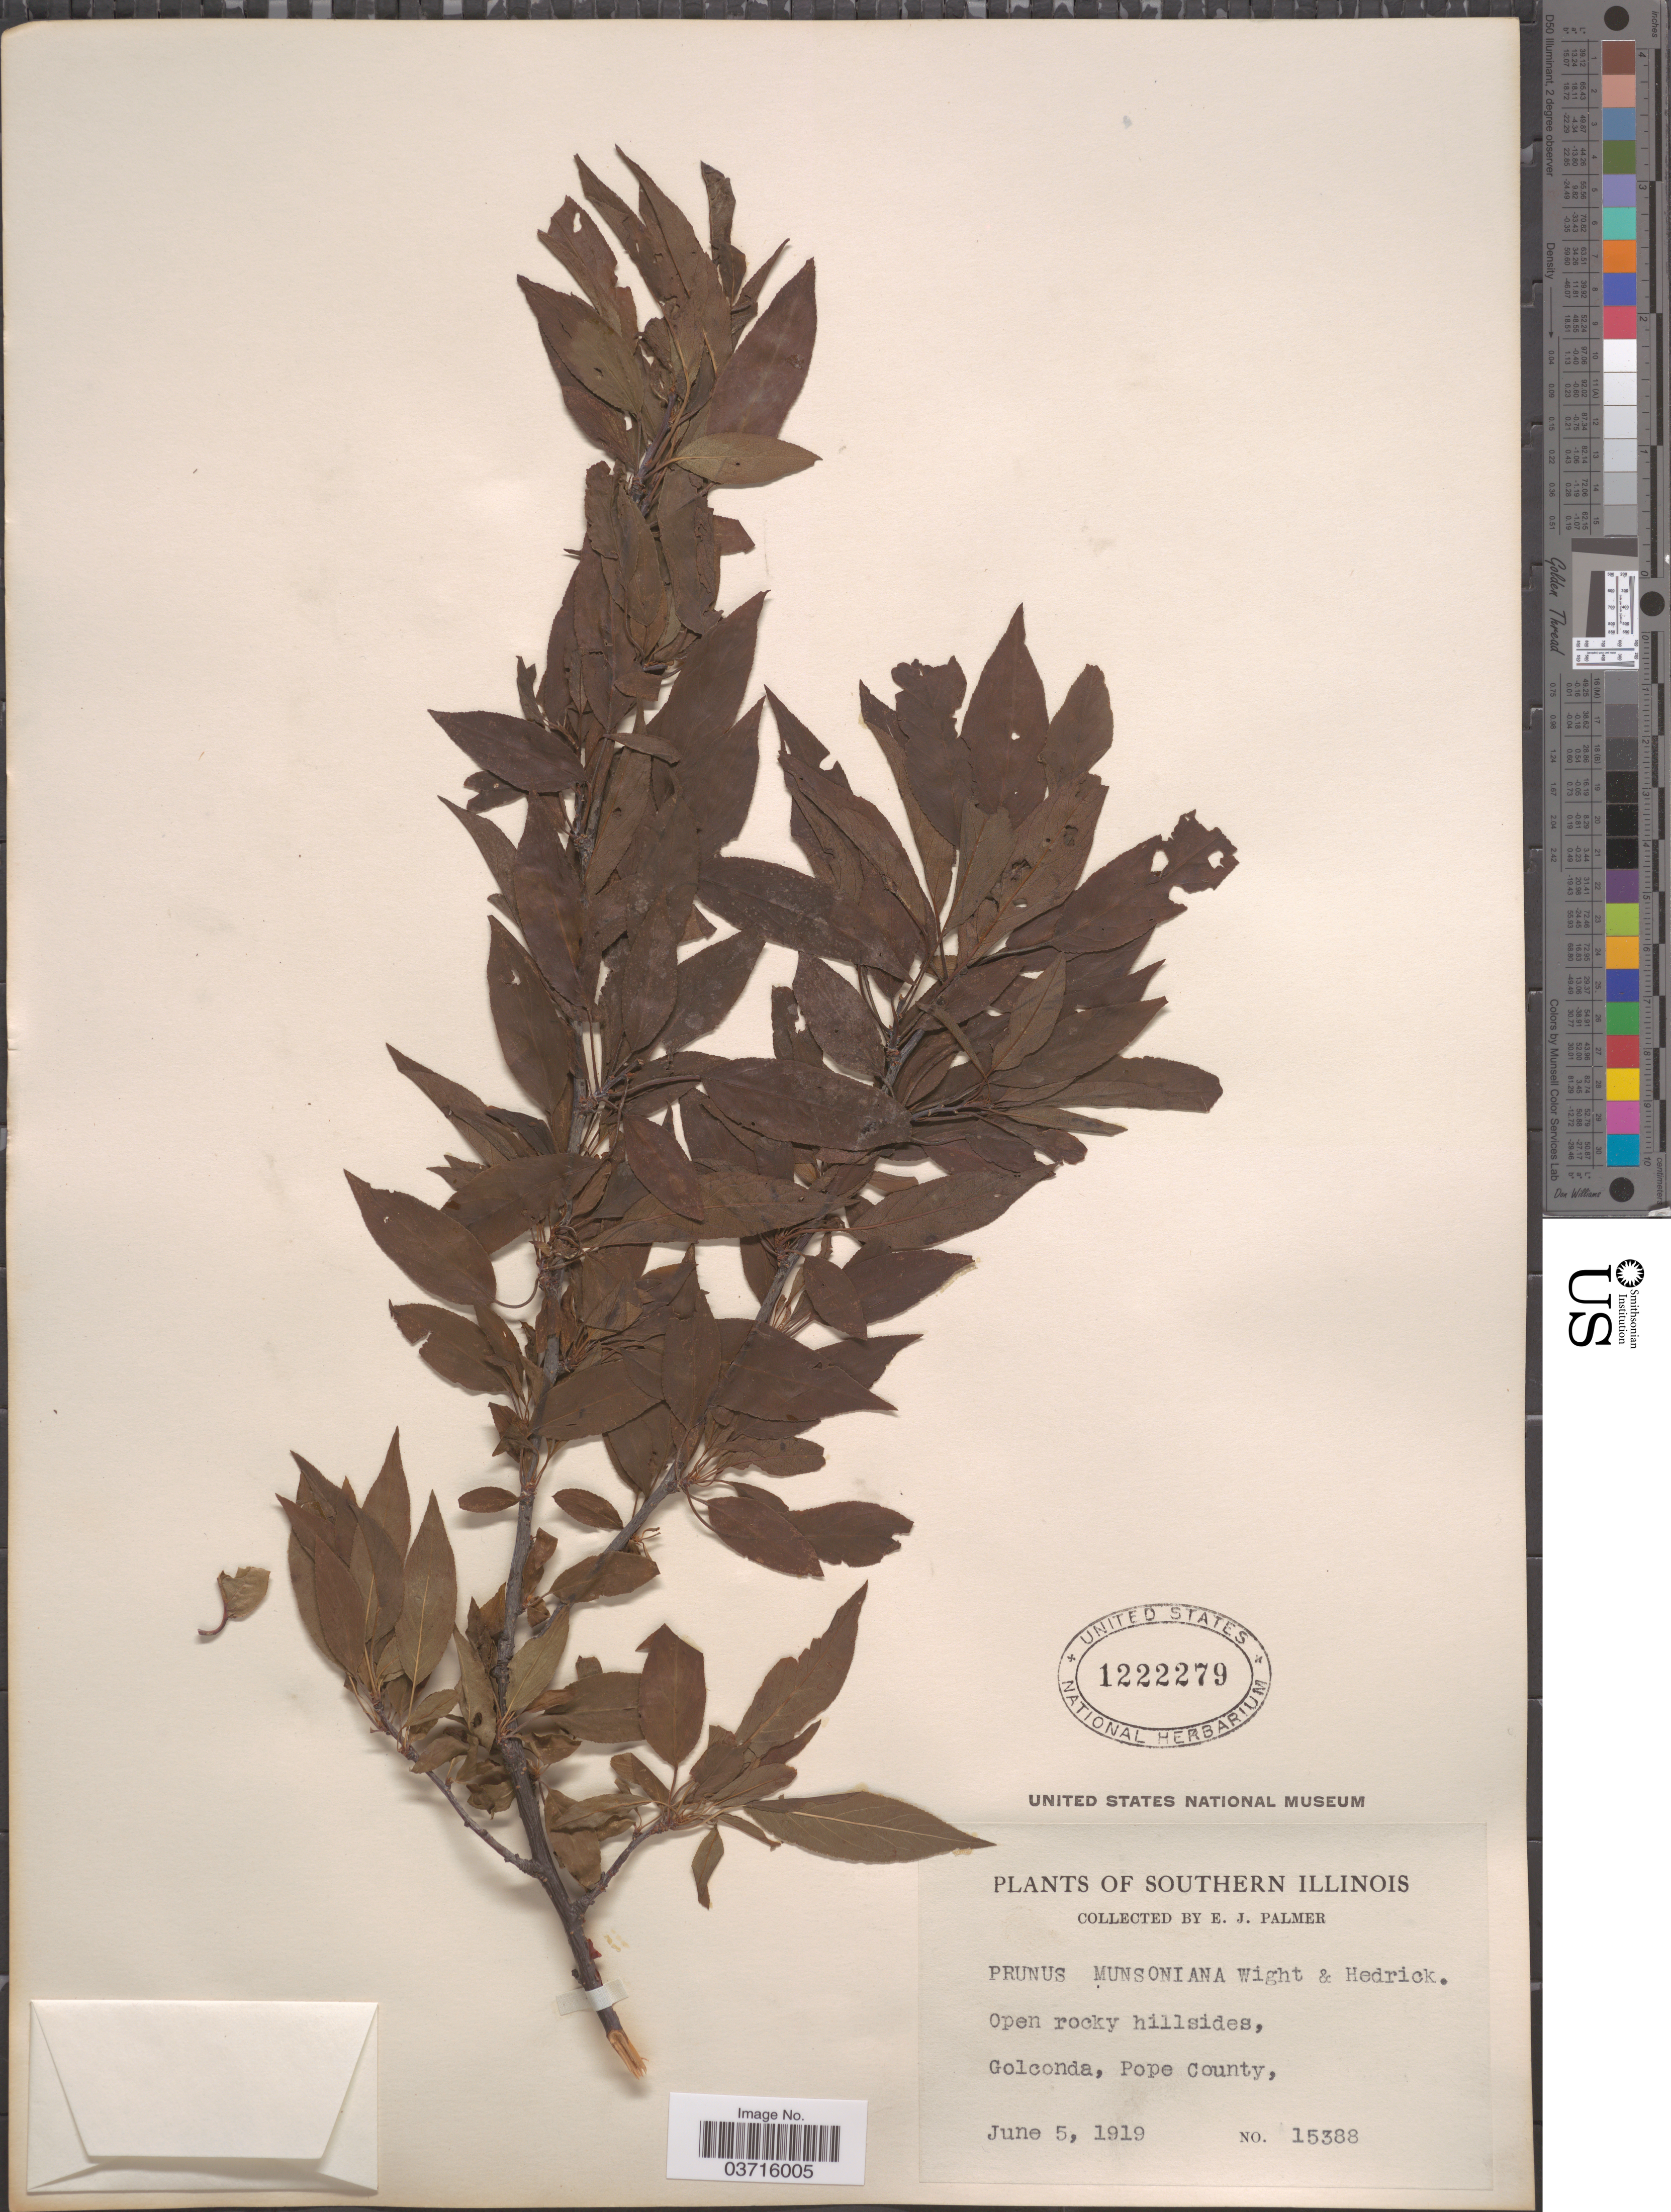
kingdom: Plantae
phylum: Tracheophyta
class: Magnoliopsida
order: Rosales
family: Rosaceae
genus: Prunus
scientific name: Prunus munsoniana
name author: W. Wight & Hedrick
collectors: E. J. Palmer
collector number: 15388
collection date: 1919-06-05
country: United States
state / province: Illinois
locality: Southern Illinois. Open rocky hillsides, Golconda, Pope County.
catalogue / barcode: US 1222279